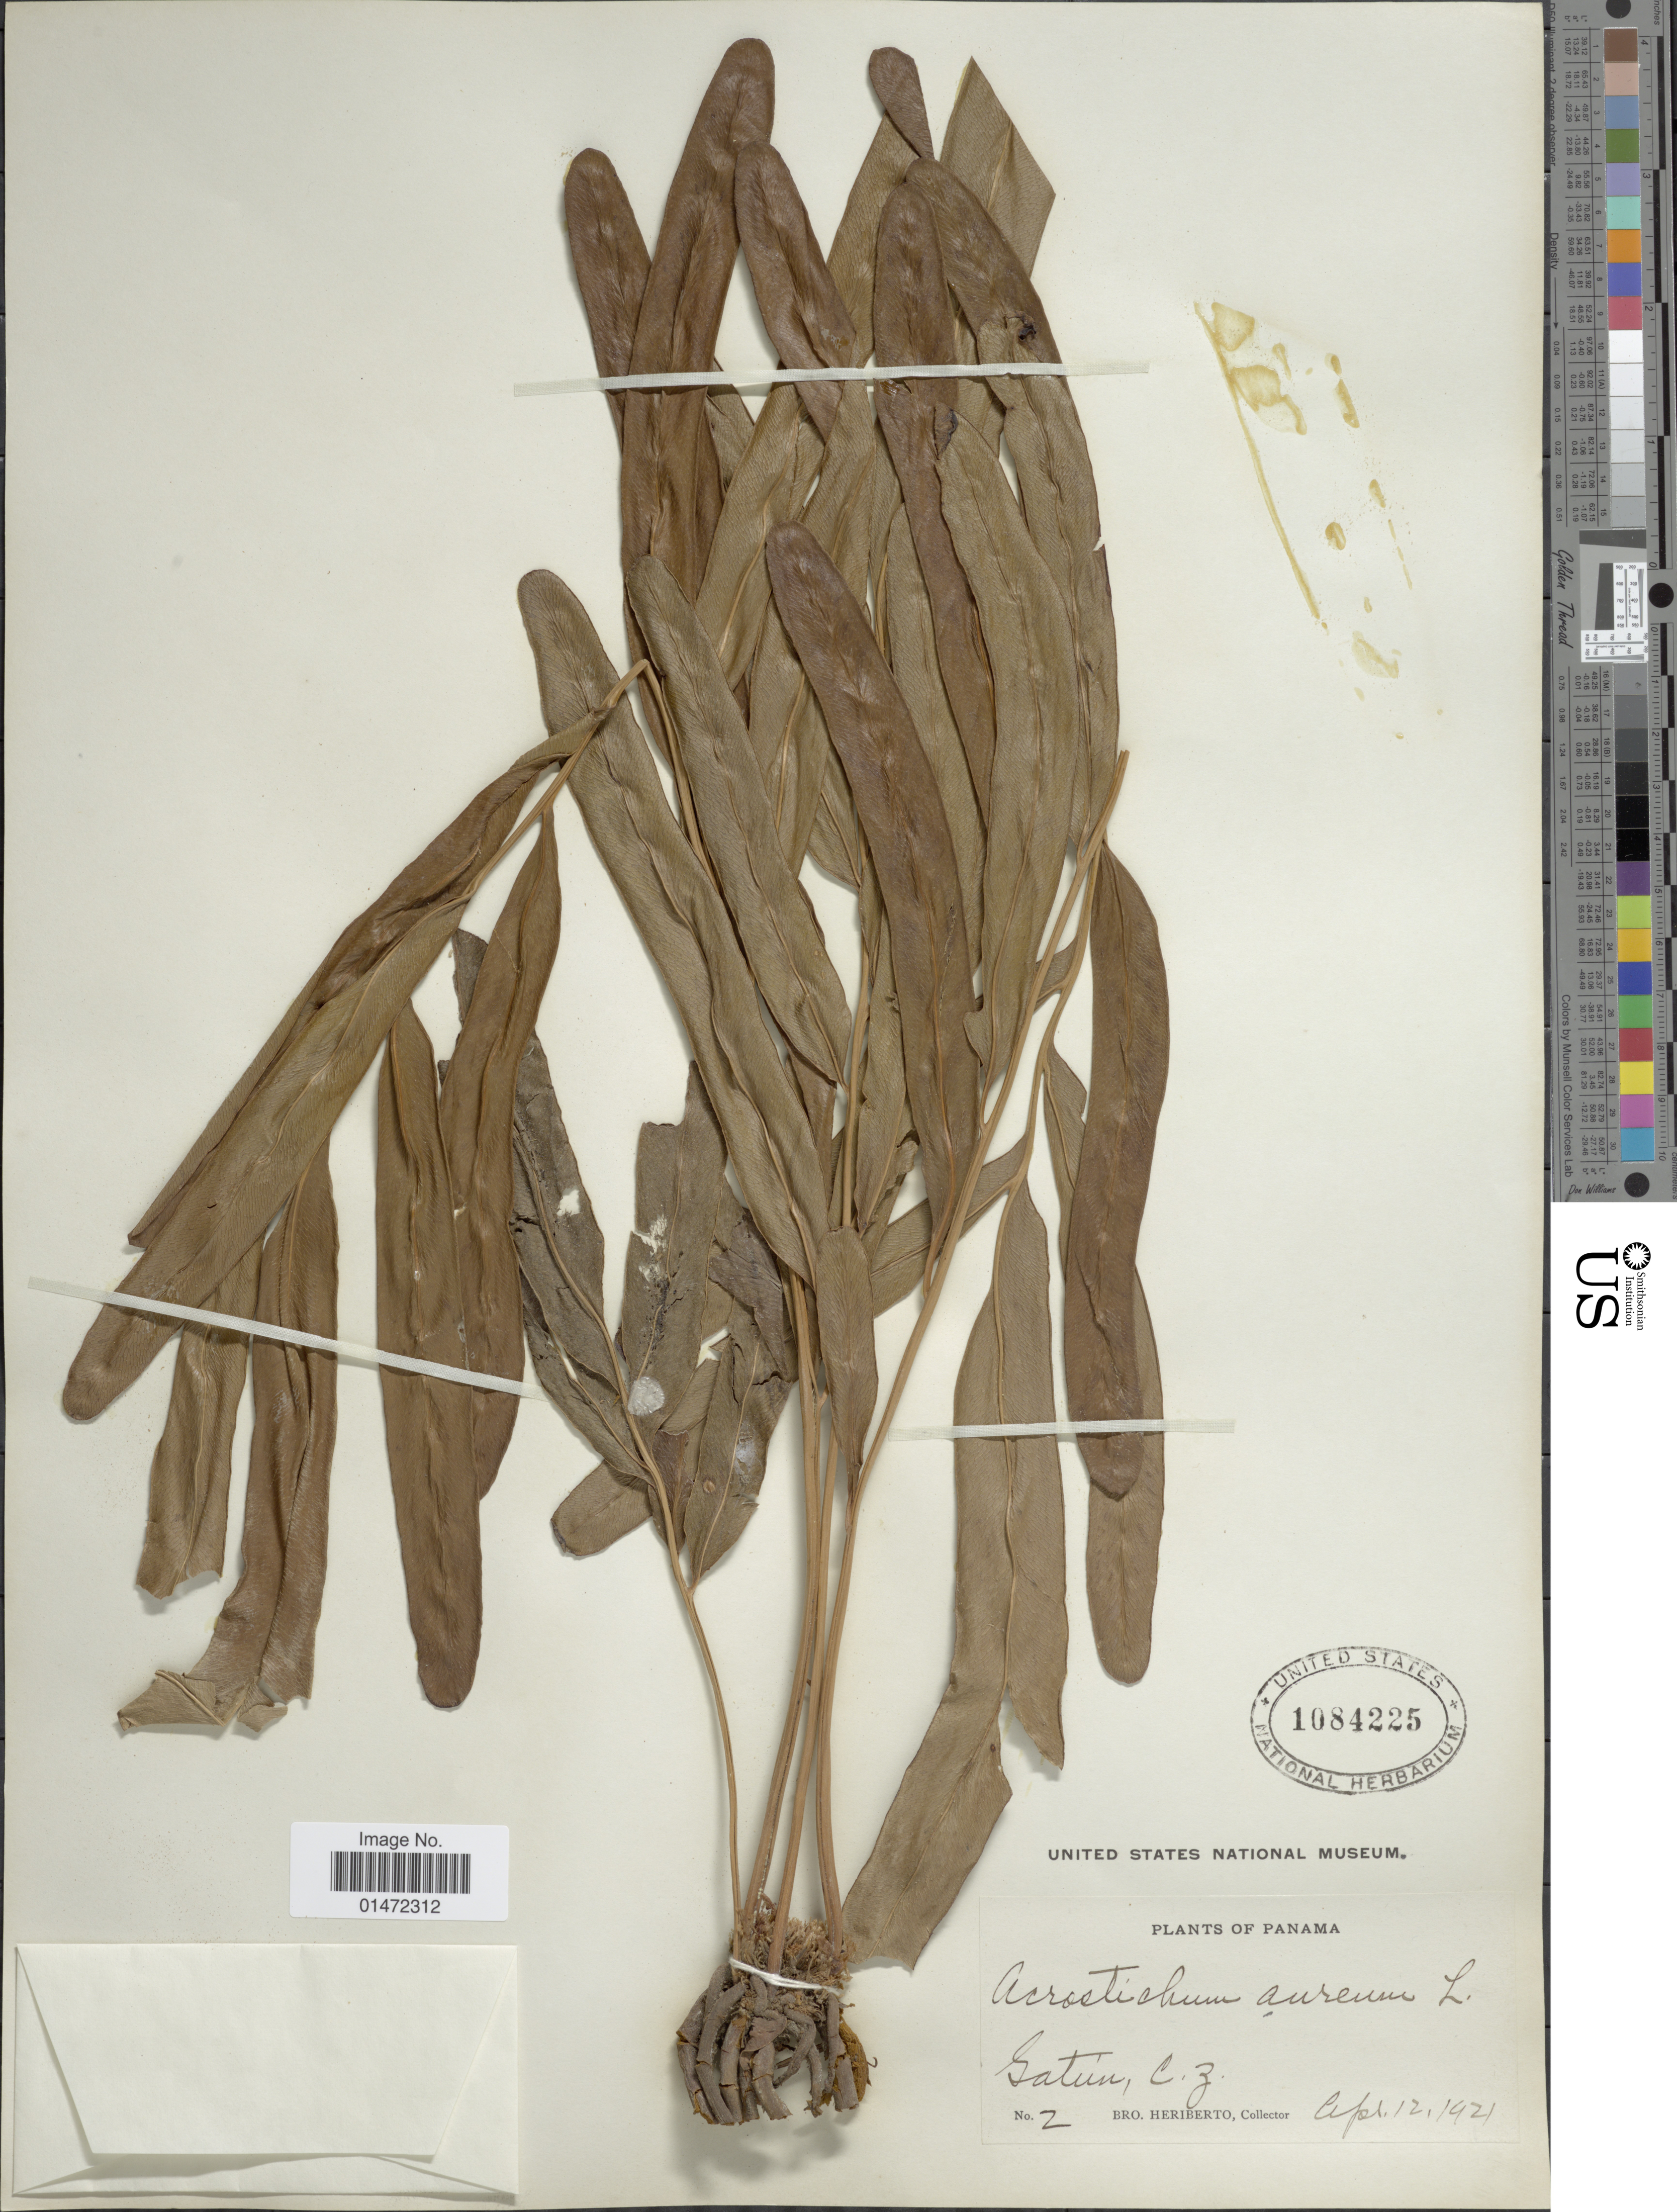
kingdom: Plantae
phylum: Tracheophyta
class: Polypodiopsida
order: Polypodiales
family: Pteridaceae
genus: Acrostichum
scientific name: Acrostichum aureum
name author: L.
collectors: B. Heriberto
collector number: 2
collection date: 1921-04-12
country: Panama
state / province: Colón / Panamá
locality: Gatun, C.Z.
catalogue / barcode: US 1084225